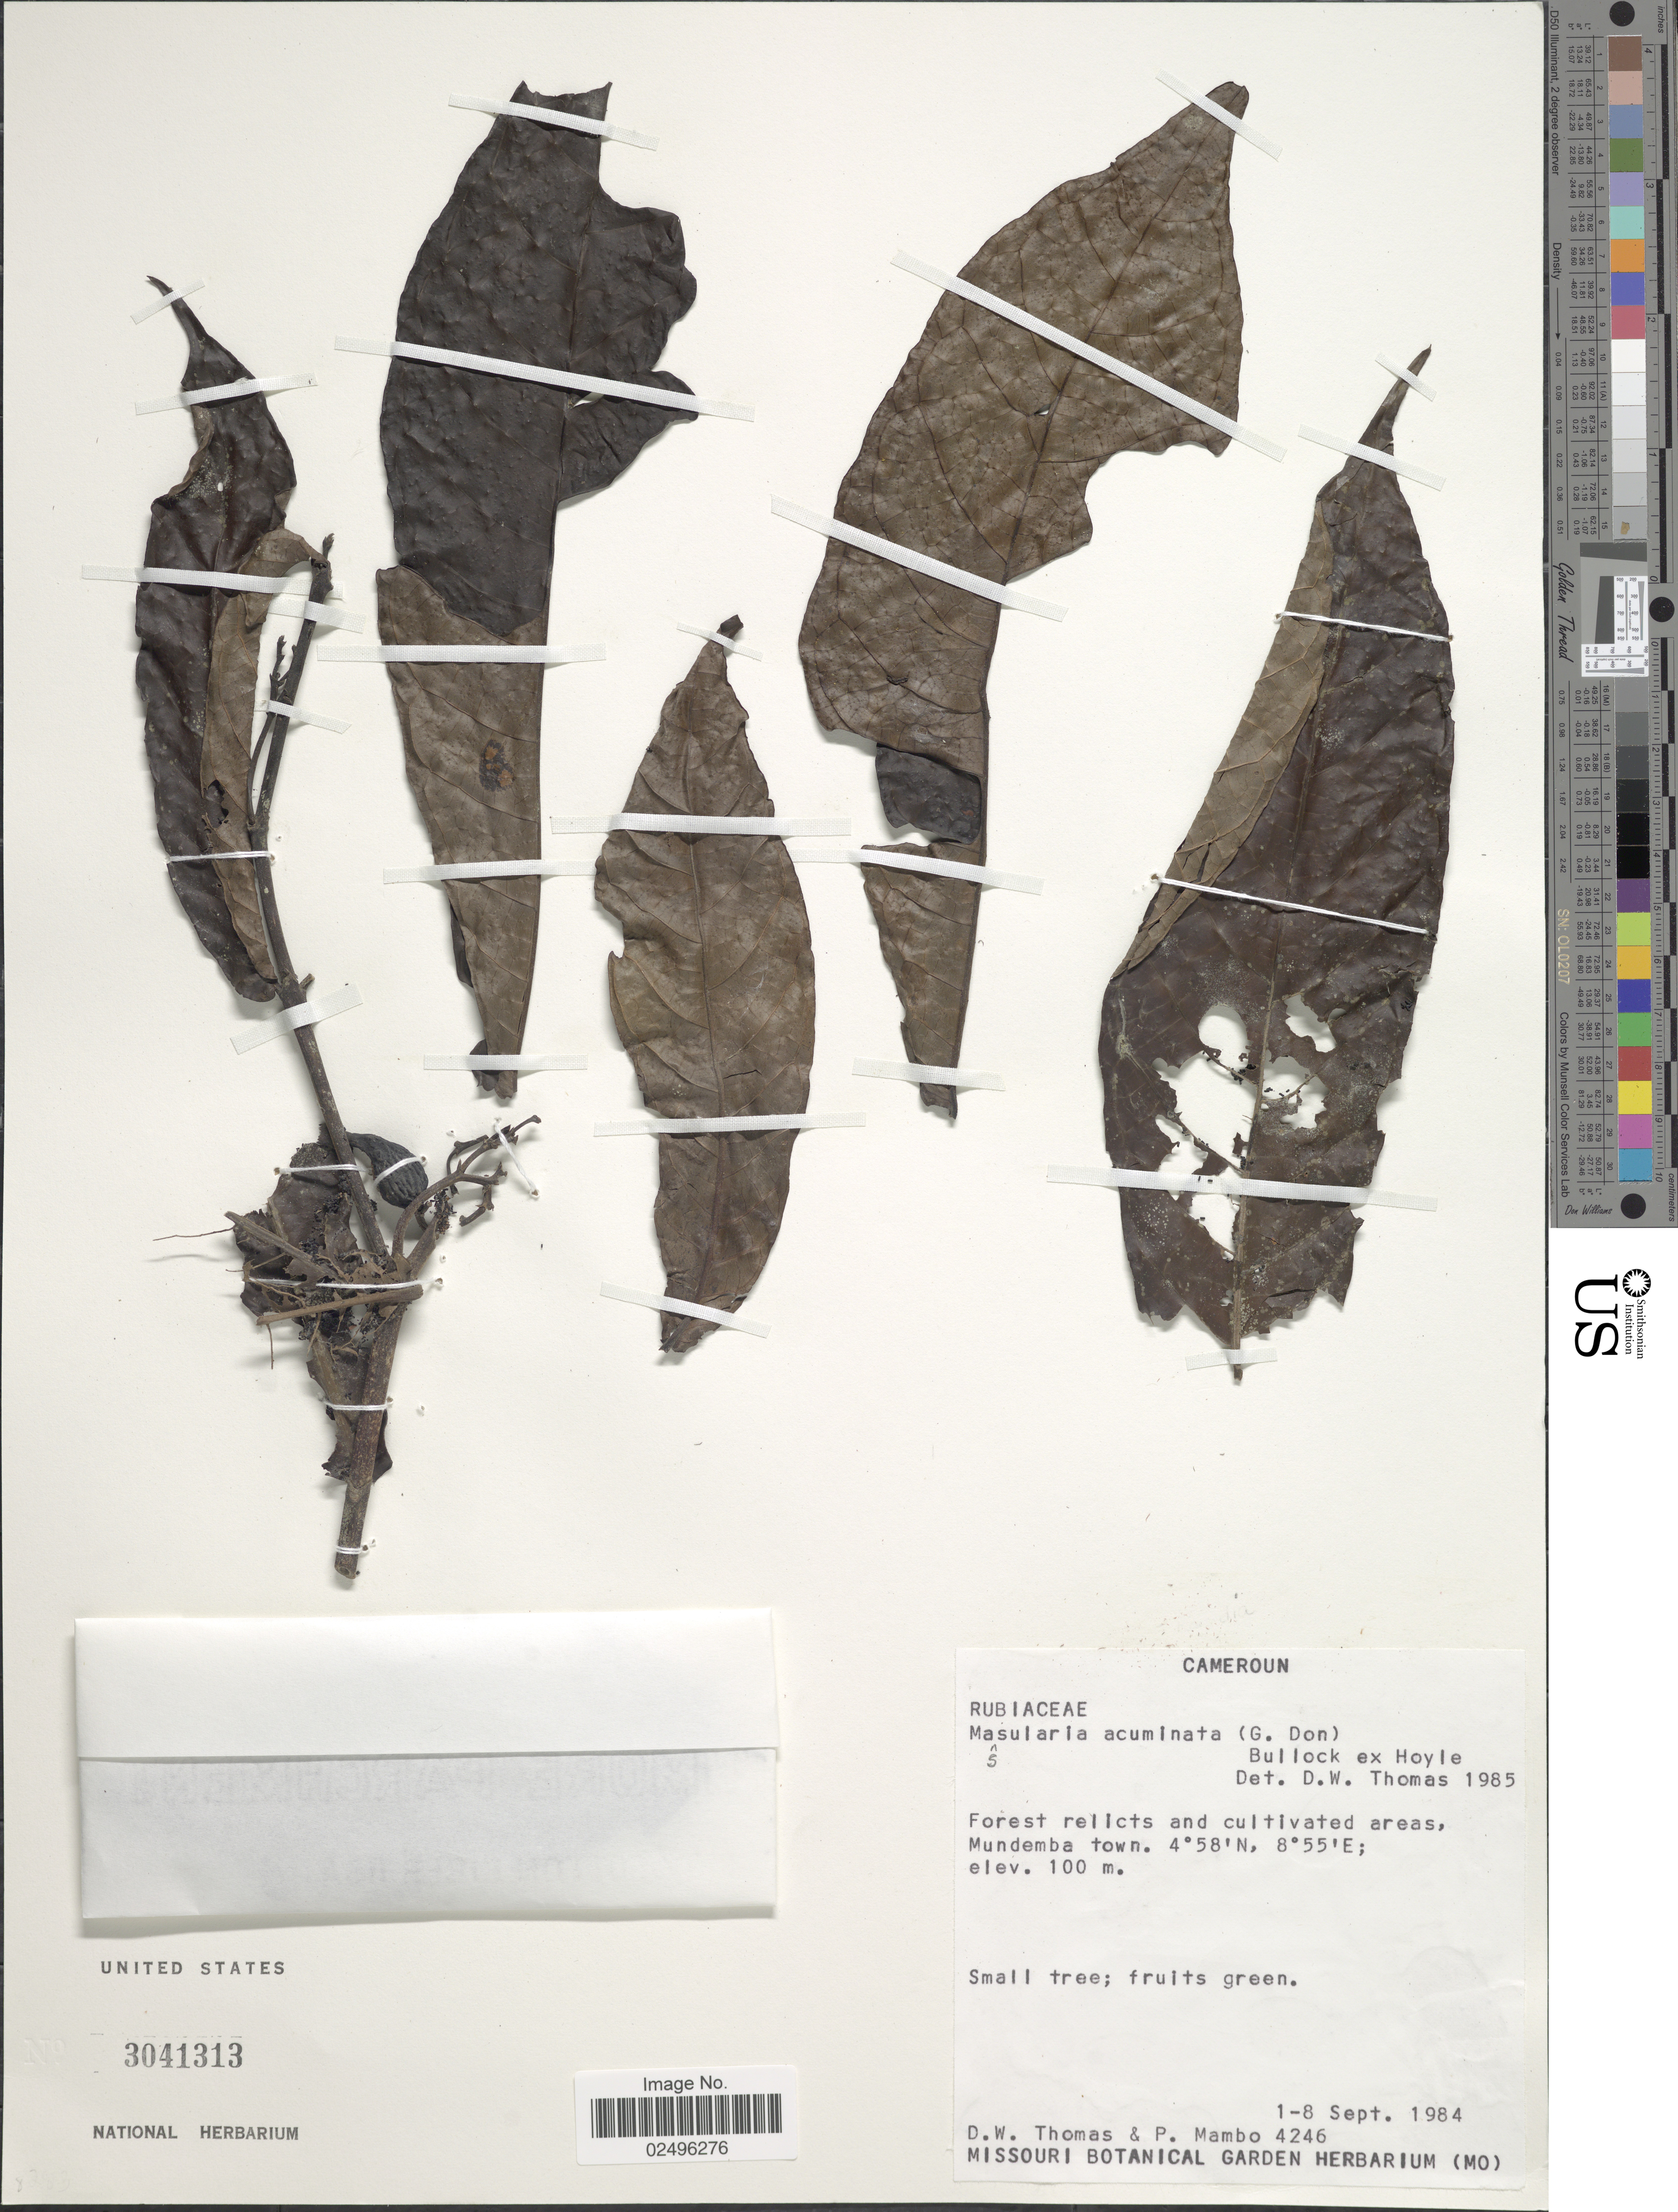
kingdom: Plantae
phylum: Tracheophyta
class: Magnoliopsida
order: Gentianales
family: Rubiaceae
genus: Massularia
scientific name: Massularia acuminata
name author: (G. Don) Bullock ex Hoyle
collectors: D. W. Thomas & P. Mambo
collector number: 4246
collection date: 1984-09-01/1984-09-08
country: Cameroon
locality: Forest relicts and cultivated areas, Mundemba Town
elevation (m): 100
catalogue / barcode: US 3041313